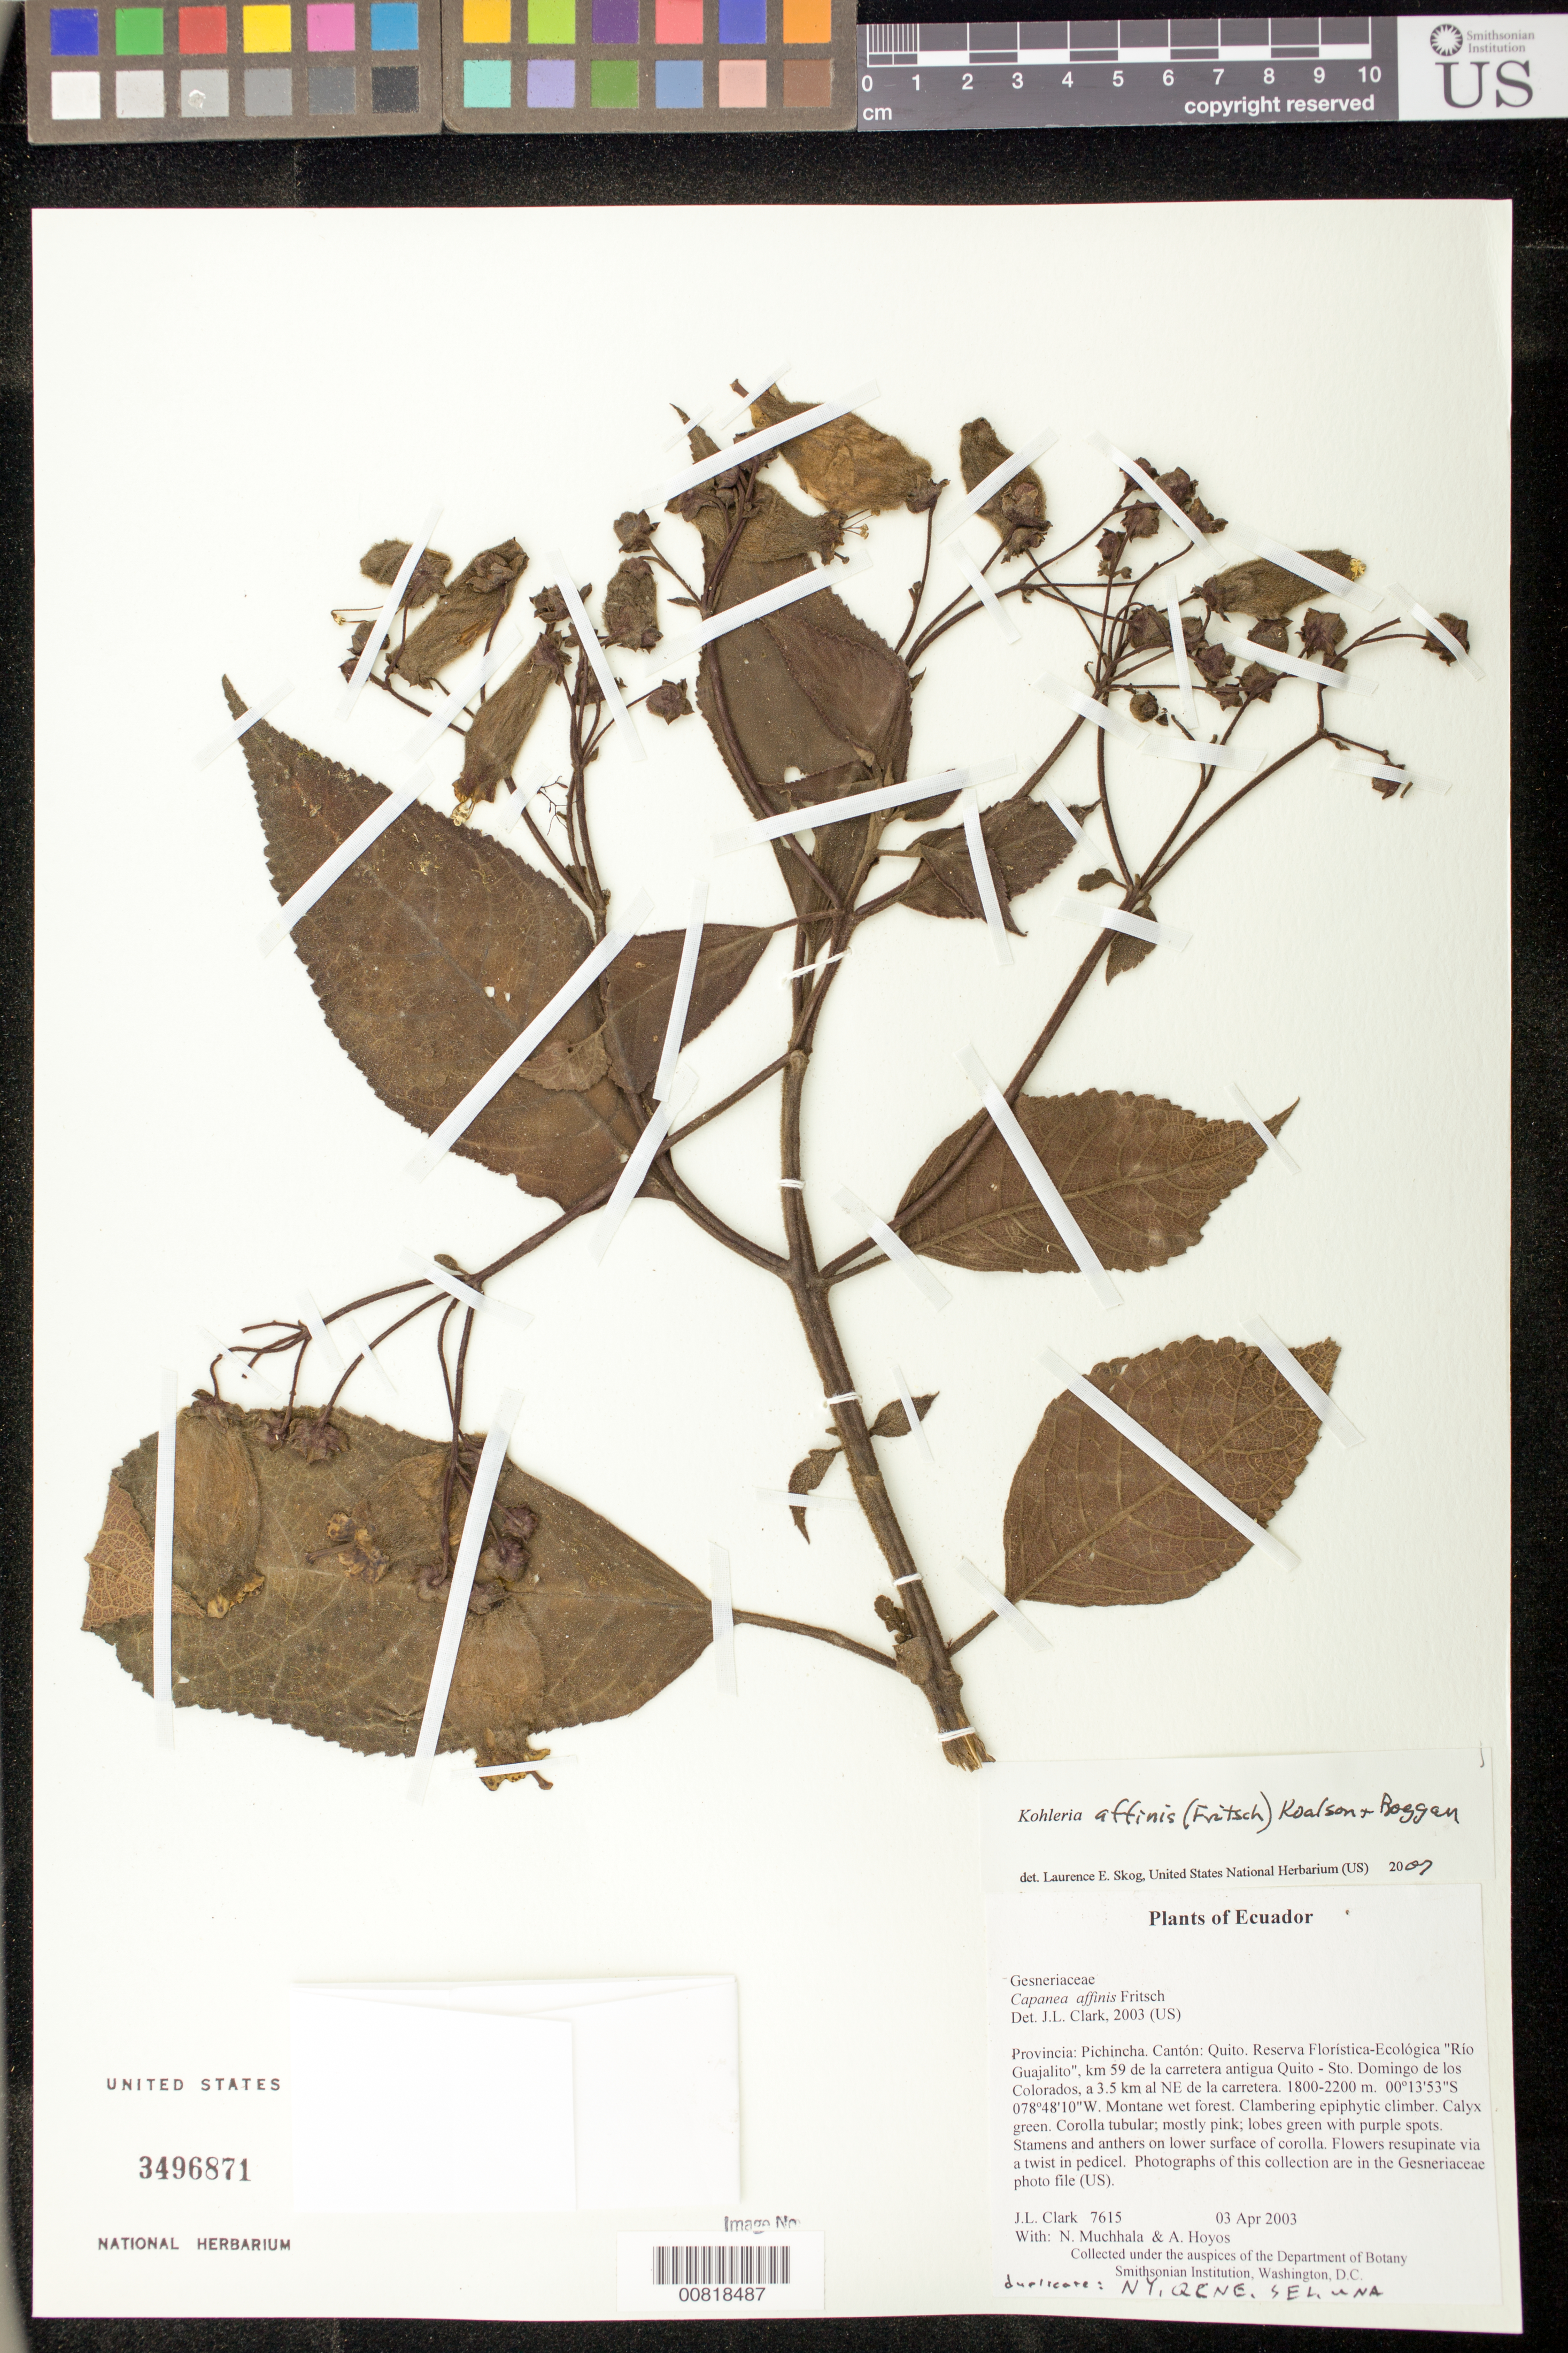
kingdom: Plantae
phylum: Tracheophyta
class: Magnoliopsida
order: Lamiales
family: Gesneriaceae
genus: Kohleria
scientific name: Kohleria affinis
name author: (Fritsch) Roalson & Boggan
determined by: Skog, Laurence E.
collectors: J. L. Clark, N. Muchhala & A. Hoyos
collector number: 7615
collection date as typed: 03 Apr 2003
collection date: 2003-04-03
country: Ecuador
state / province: Pichincha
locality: Quito. Reserva Florística-Ecológica "Río Guajalito", km 59 de la carretera antigua Quito - Sto. Domingo de los Colorados, a 3.5 km al NE de la carretera.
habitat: Montane wet forest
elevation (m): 1800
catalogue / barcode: US 3496871